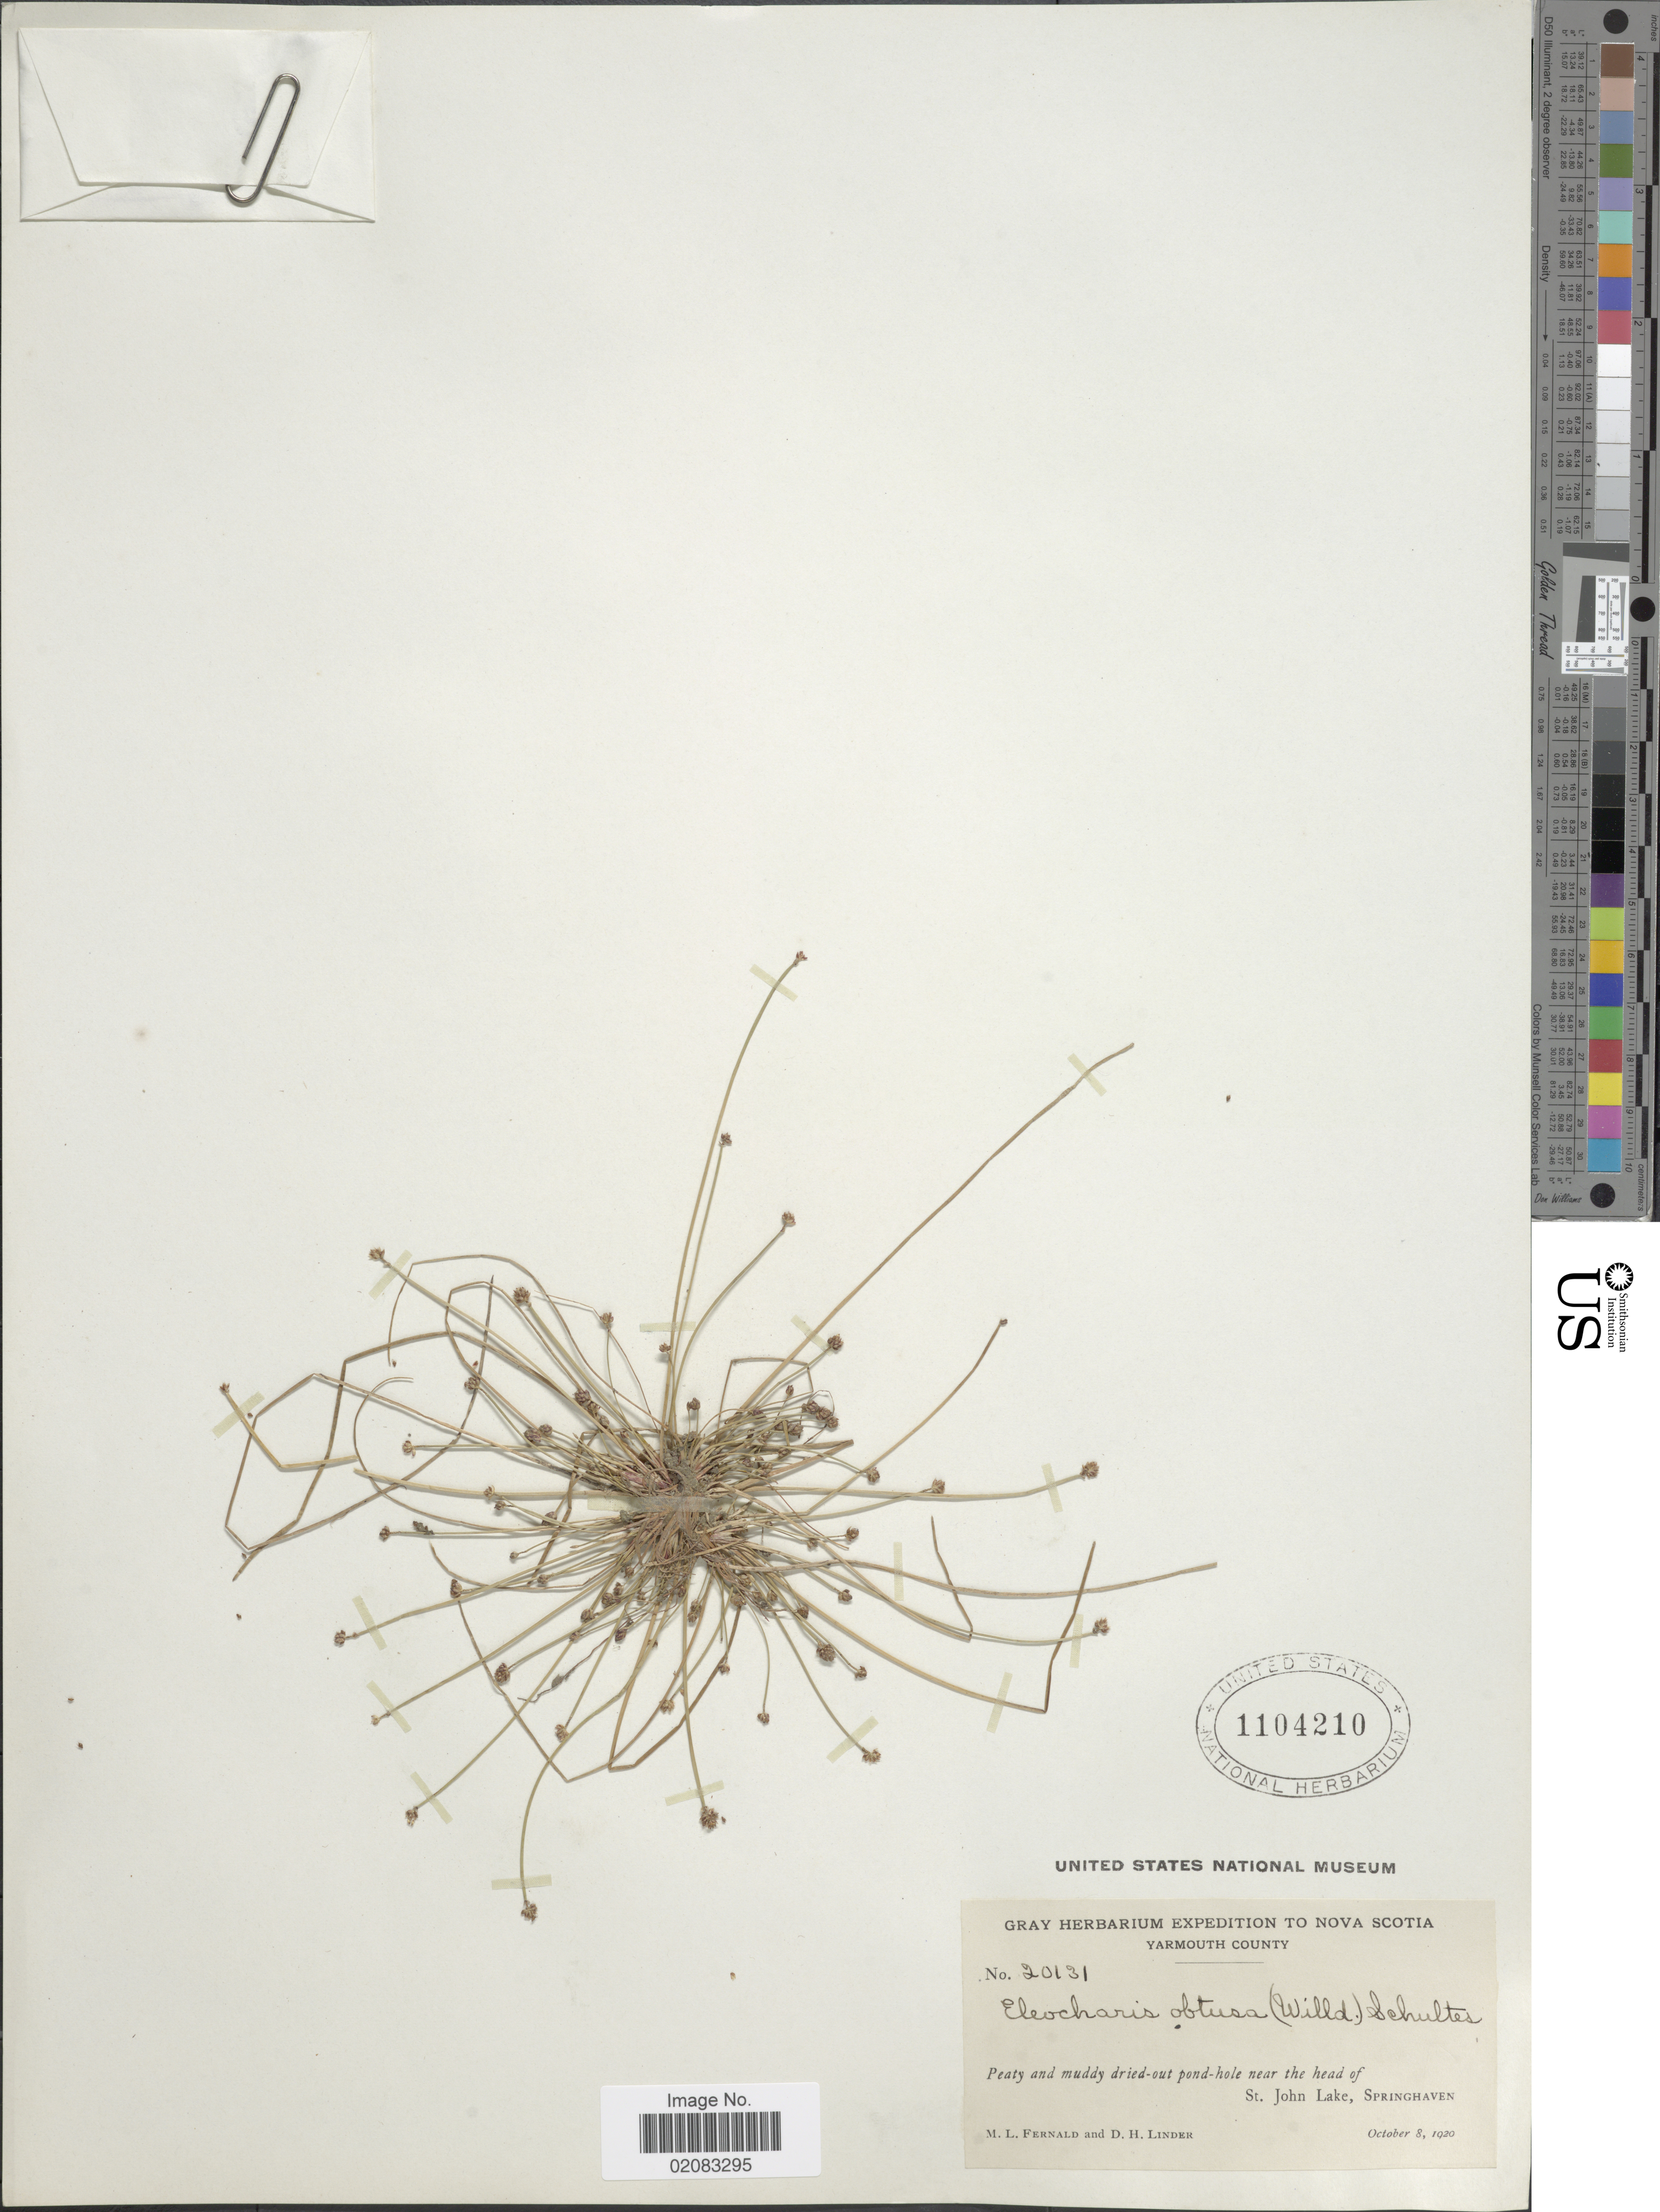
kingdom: Plantae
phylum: Tracheophyta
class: Liliopsida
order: Poales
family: Cyperaceae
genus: Eleocharis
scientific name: Eleocharis obtusa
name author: (Willd.) Schult.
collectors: M. L. Fernald & D. Linder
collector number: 20131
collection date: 1920-10-08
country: Canada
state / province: Nova Scotia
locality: Yarmouth County, Peaty and muddy dries-out pond-hole near the head of St. John Lake, Springhaven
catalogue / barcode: US 1104210